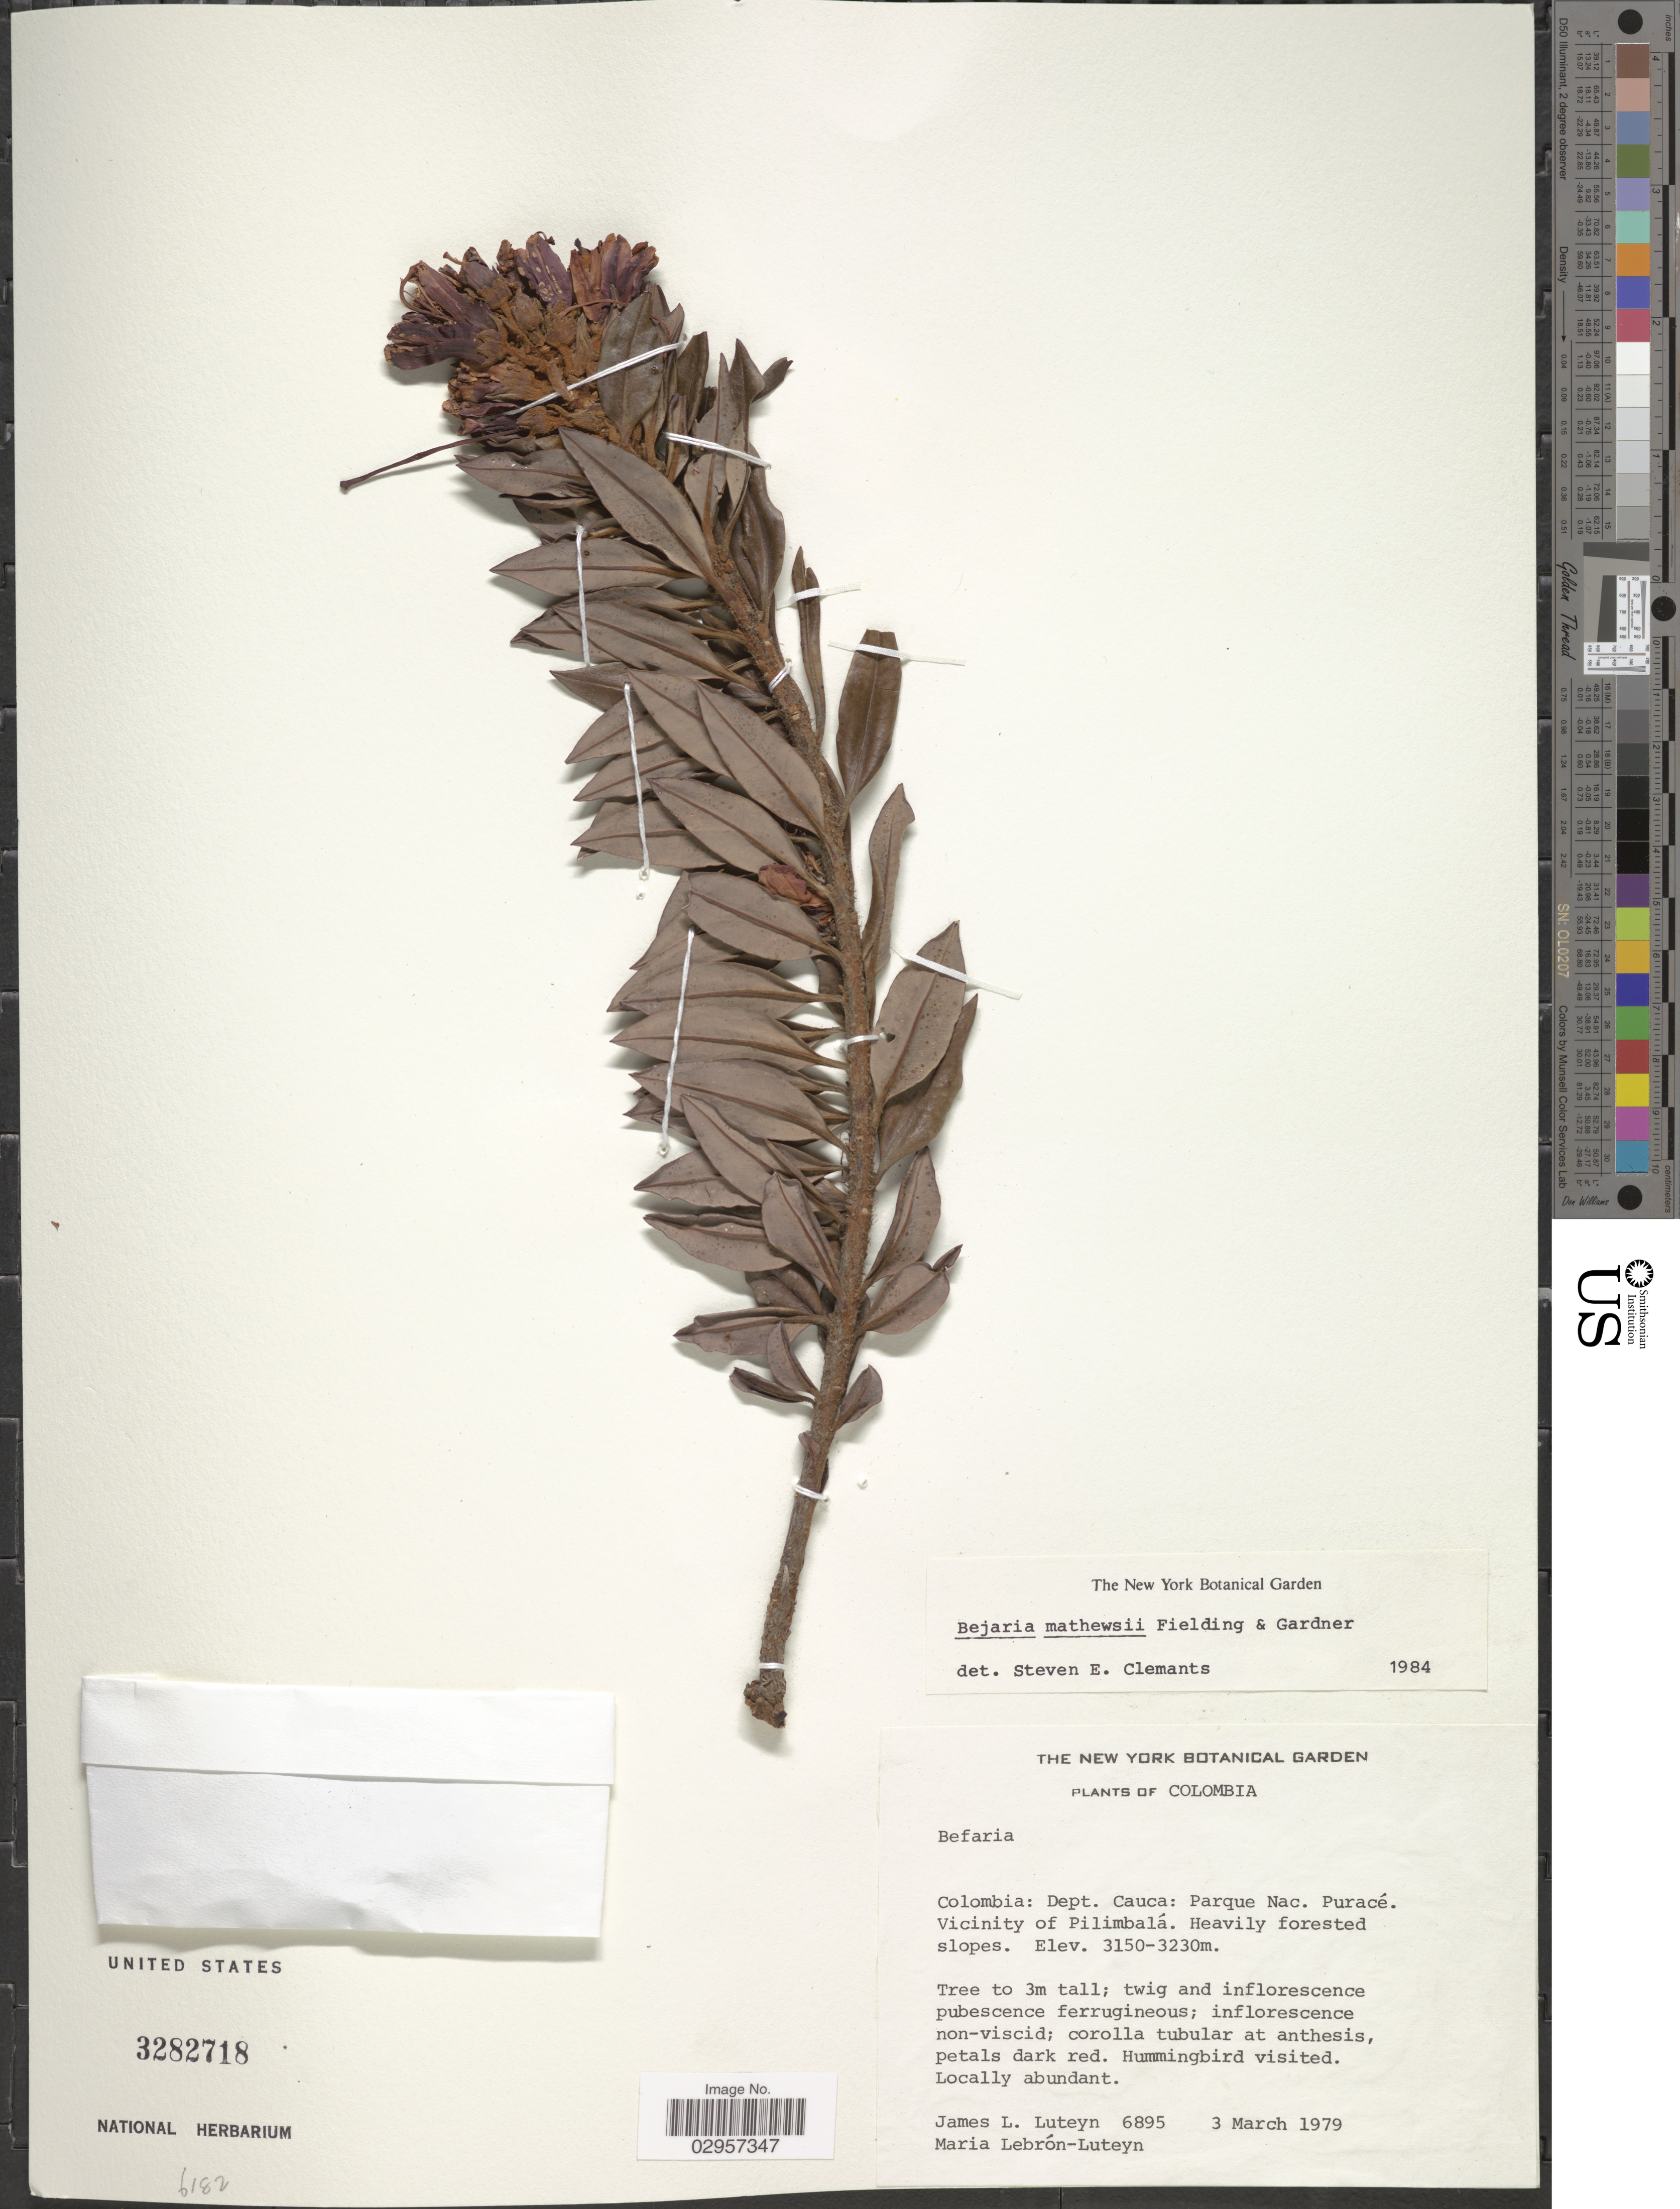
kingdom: Plantae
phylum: Tracheophyta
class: Magnoliopsida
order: Ericales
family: Ericaceae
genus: Bejaria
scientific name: Bejaria mathewsii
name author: Fielding & Gardner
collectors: J. Luteyn & M. L. Lebrón-Luteyn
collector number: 6895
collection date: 1979-03-03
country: Colombia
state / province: Cauca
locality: Dept. Cauca: Parque Nac. Puracé, Vicinity of Pilimbalá.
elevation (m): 3150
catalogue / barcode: US 3282718